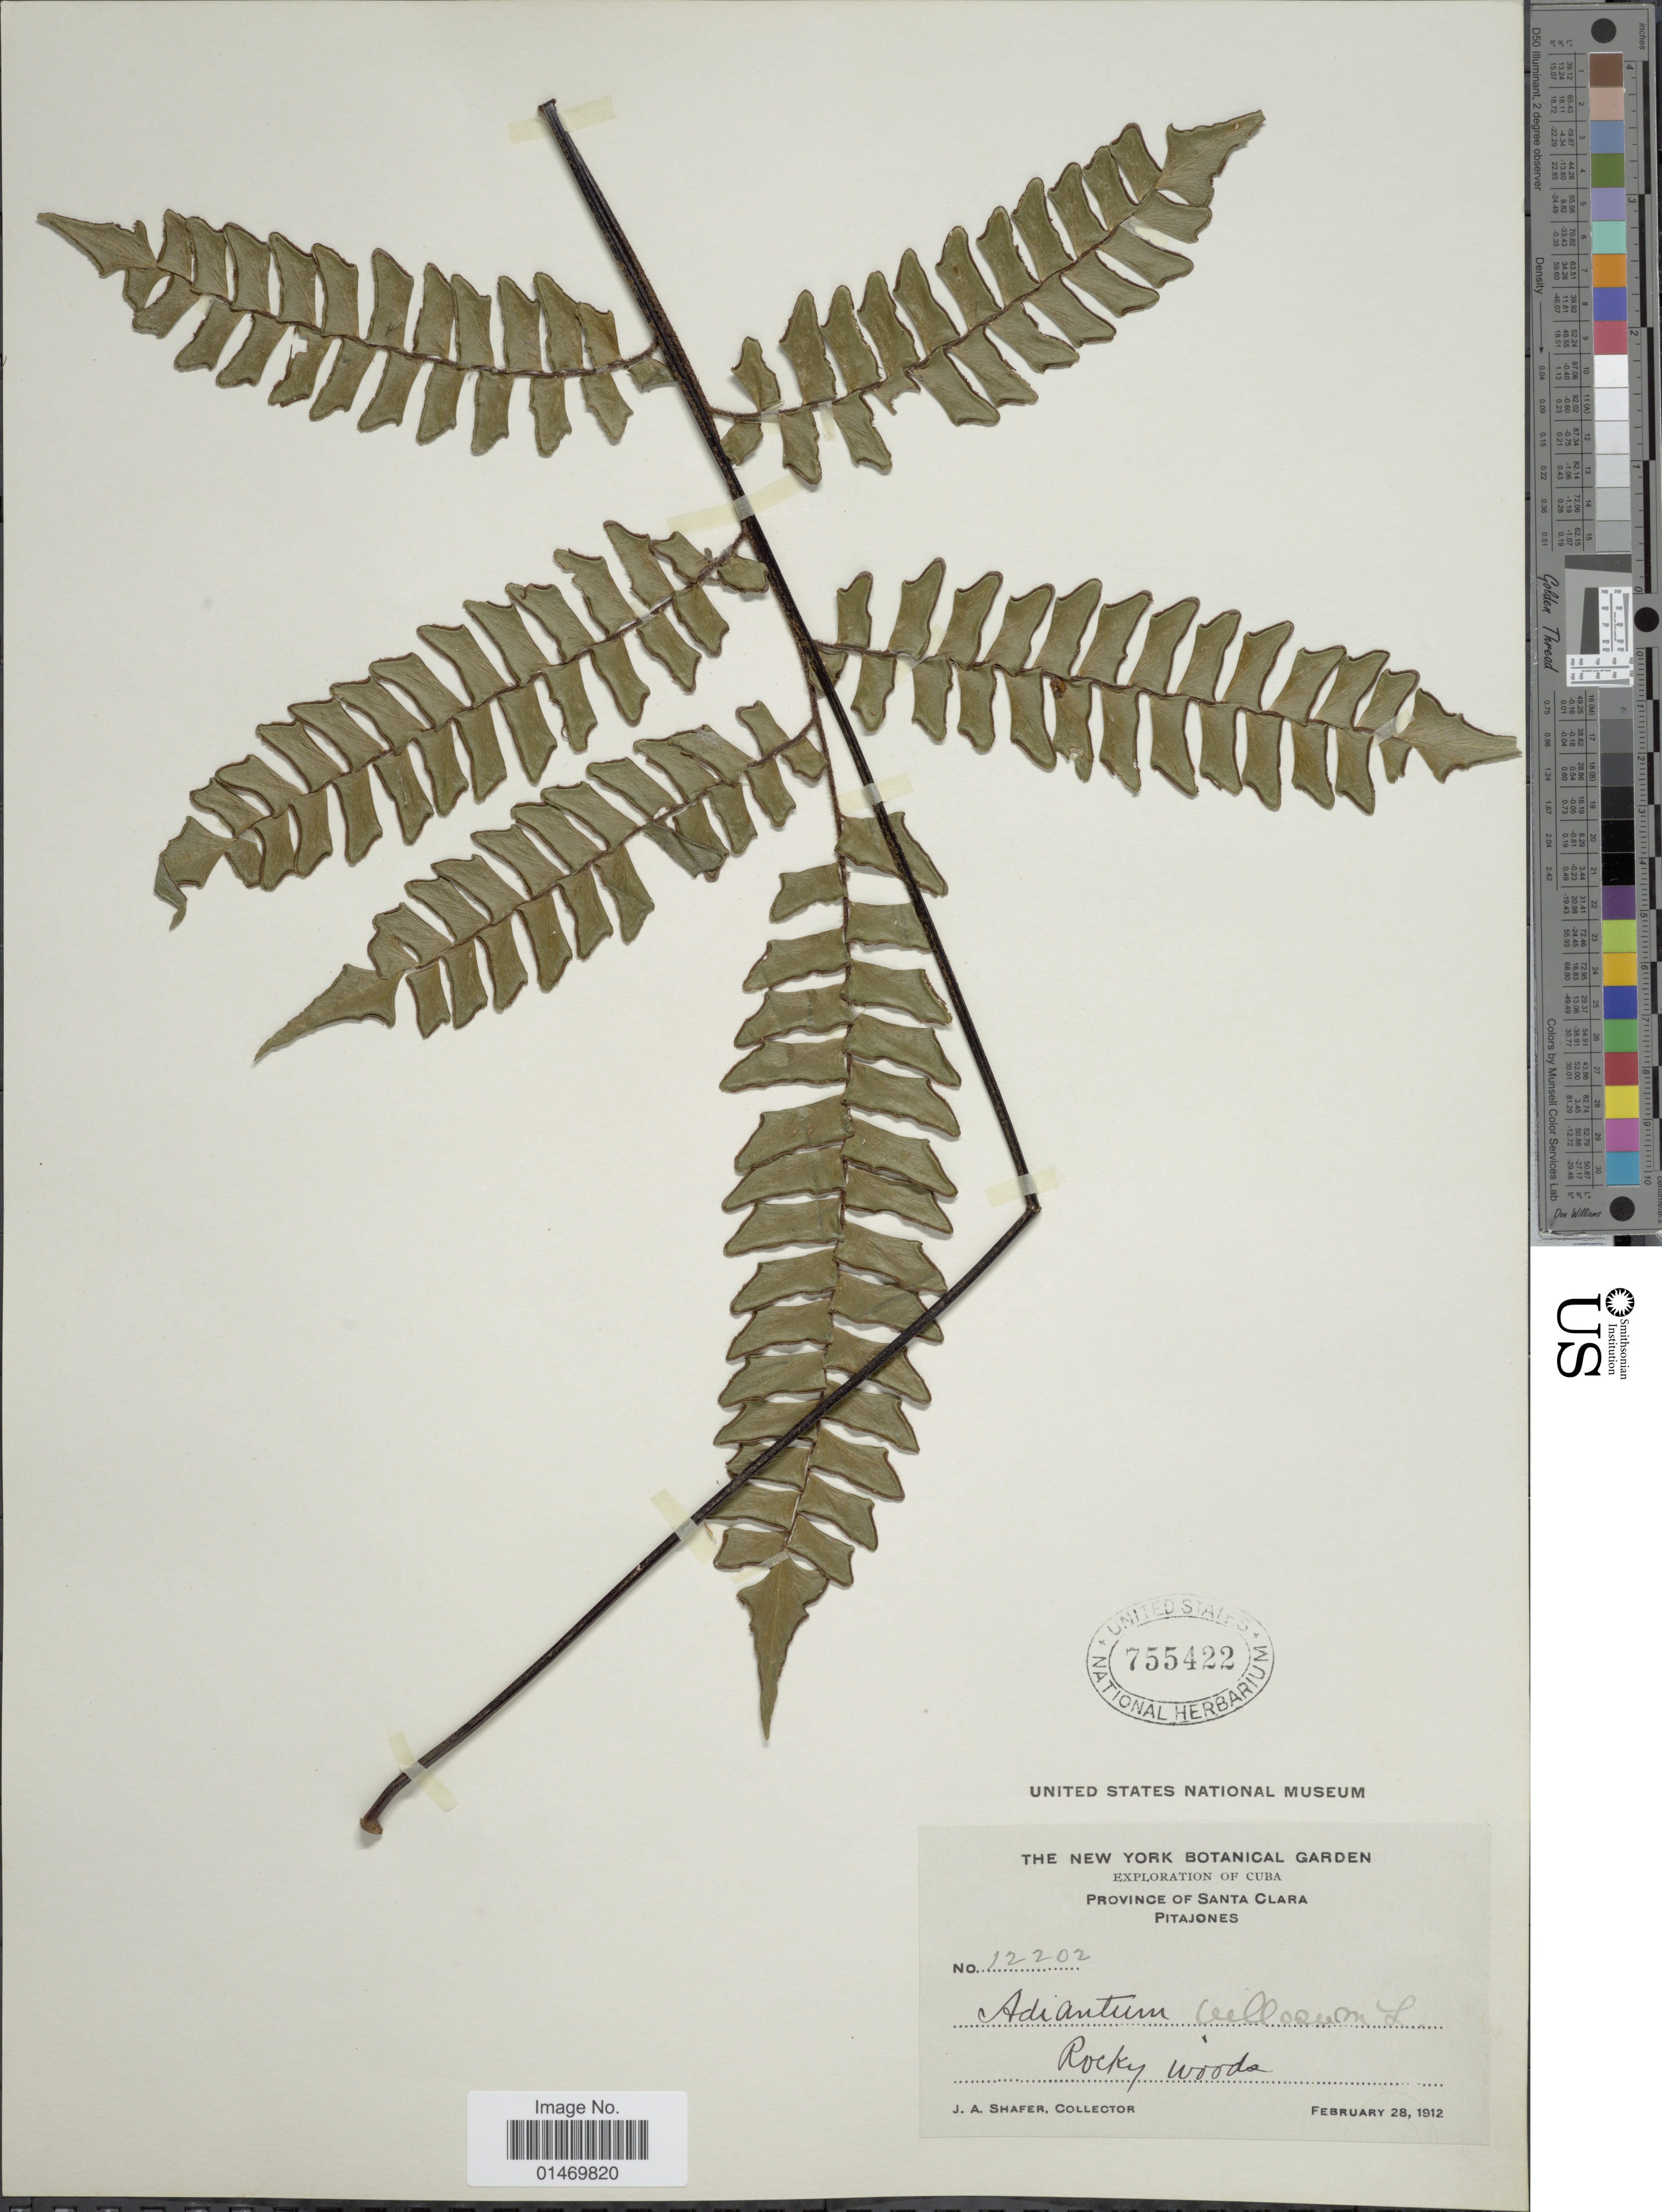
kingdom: Plantae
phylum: Tracheophyta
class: Polypodiopsida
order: Polypodiales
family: Pteridaceae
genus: Adiantum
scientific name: Adiantum villosum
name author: L.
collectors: J. A. Shafer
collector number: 12202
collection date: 1912-02-28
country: Cuba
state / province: Las Villas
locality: Cuba, Province of Santa Clara, Pitajones.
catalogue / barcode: US 755422